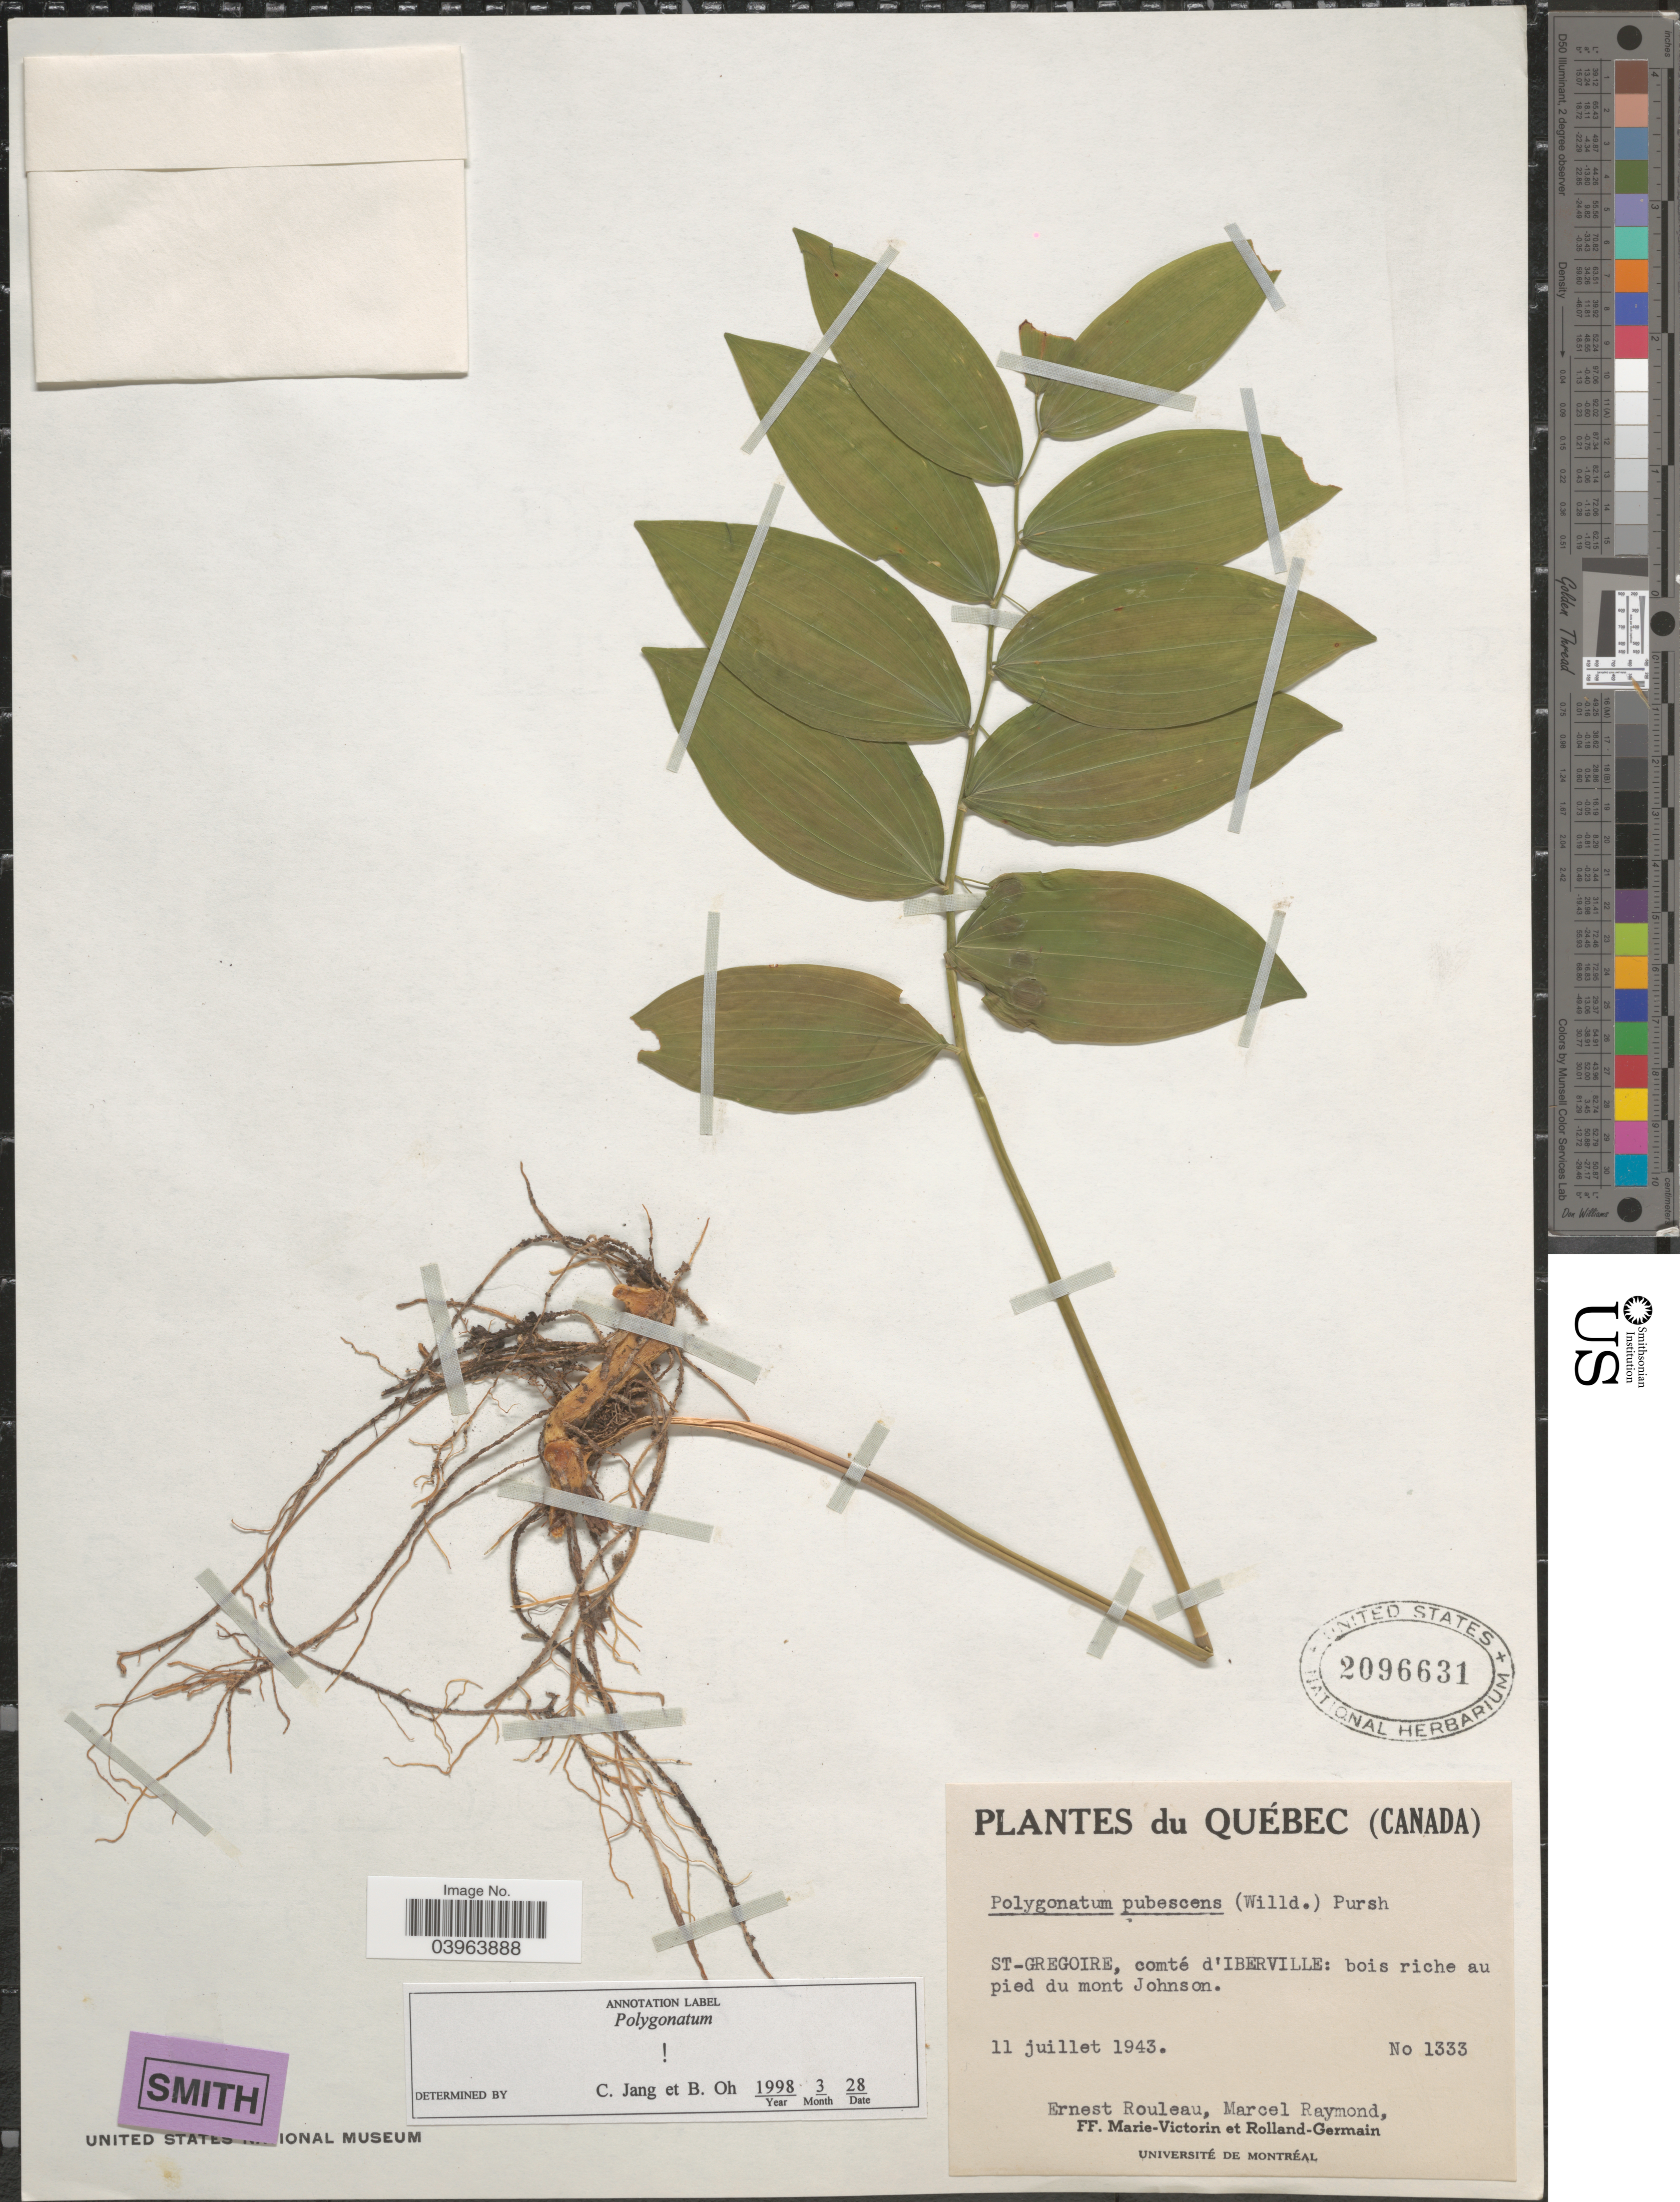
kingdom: Plantae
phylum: Tracheophyta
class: Liliopsida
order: Asparagales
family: Asparagaceae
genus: Polygonatum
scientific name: Polygonatum pubescens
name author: (Willd.) Pursh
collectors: J. Rouleau, M. Raymond, F. Marie-Victorin & Rolland-Germain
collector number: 1333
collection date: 1943-07-11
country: Canada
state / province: Quebec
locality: St-Gregoire, comté d' Iberville: bois riche au pied du mont Johnson.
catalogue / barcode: US 2096631